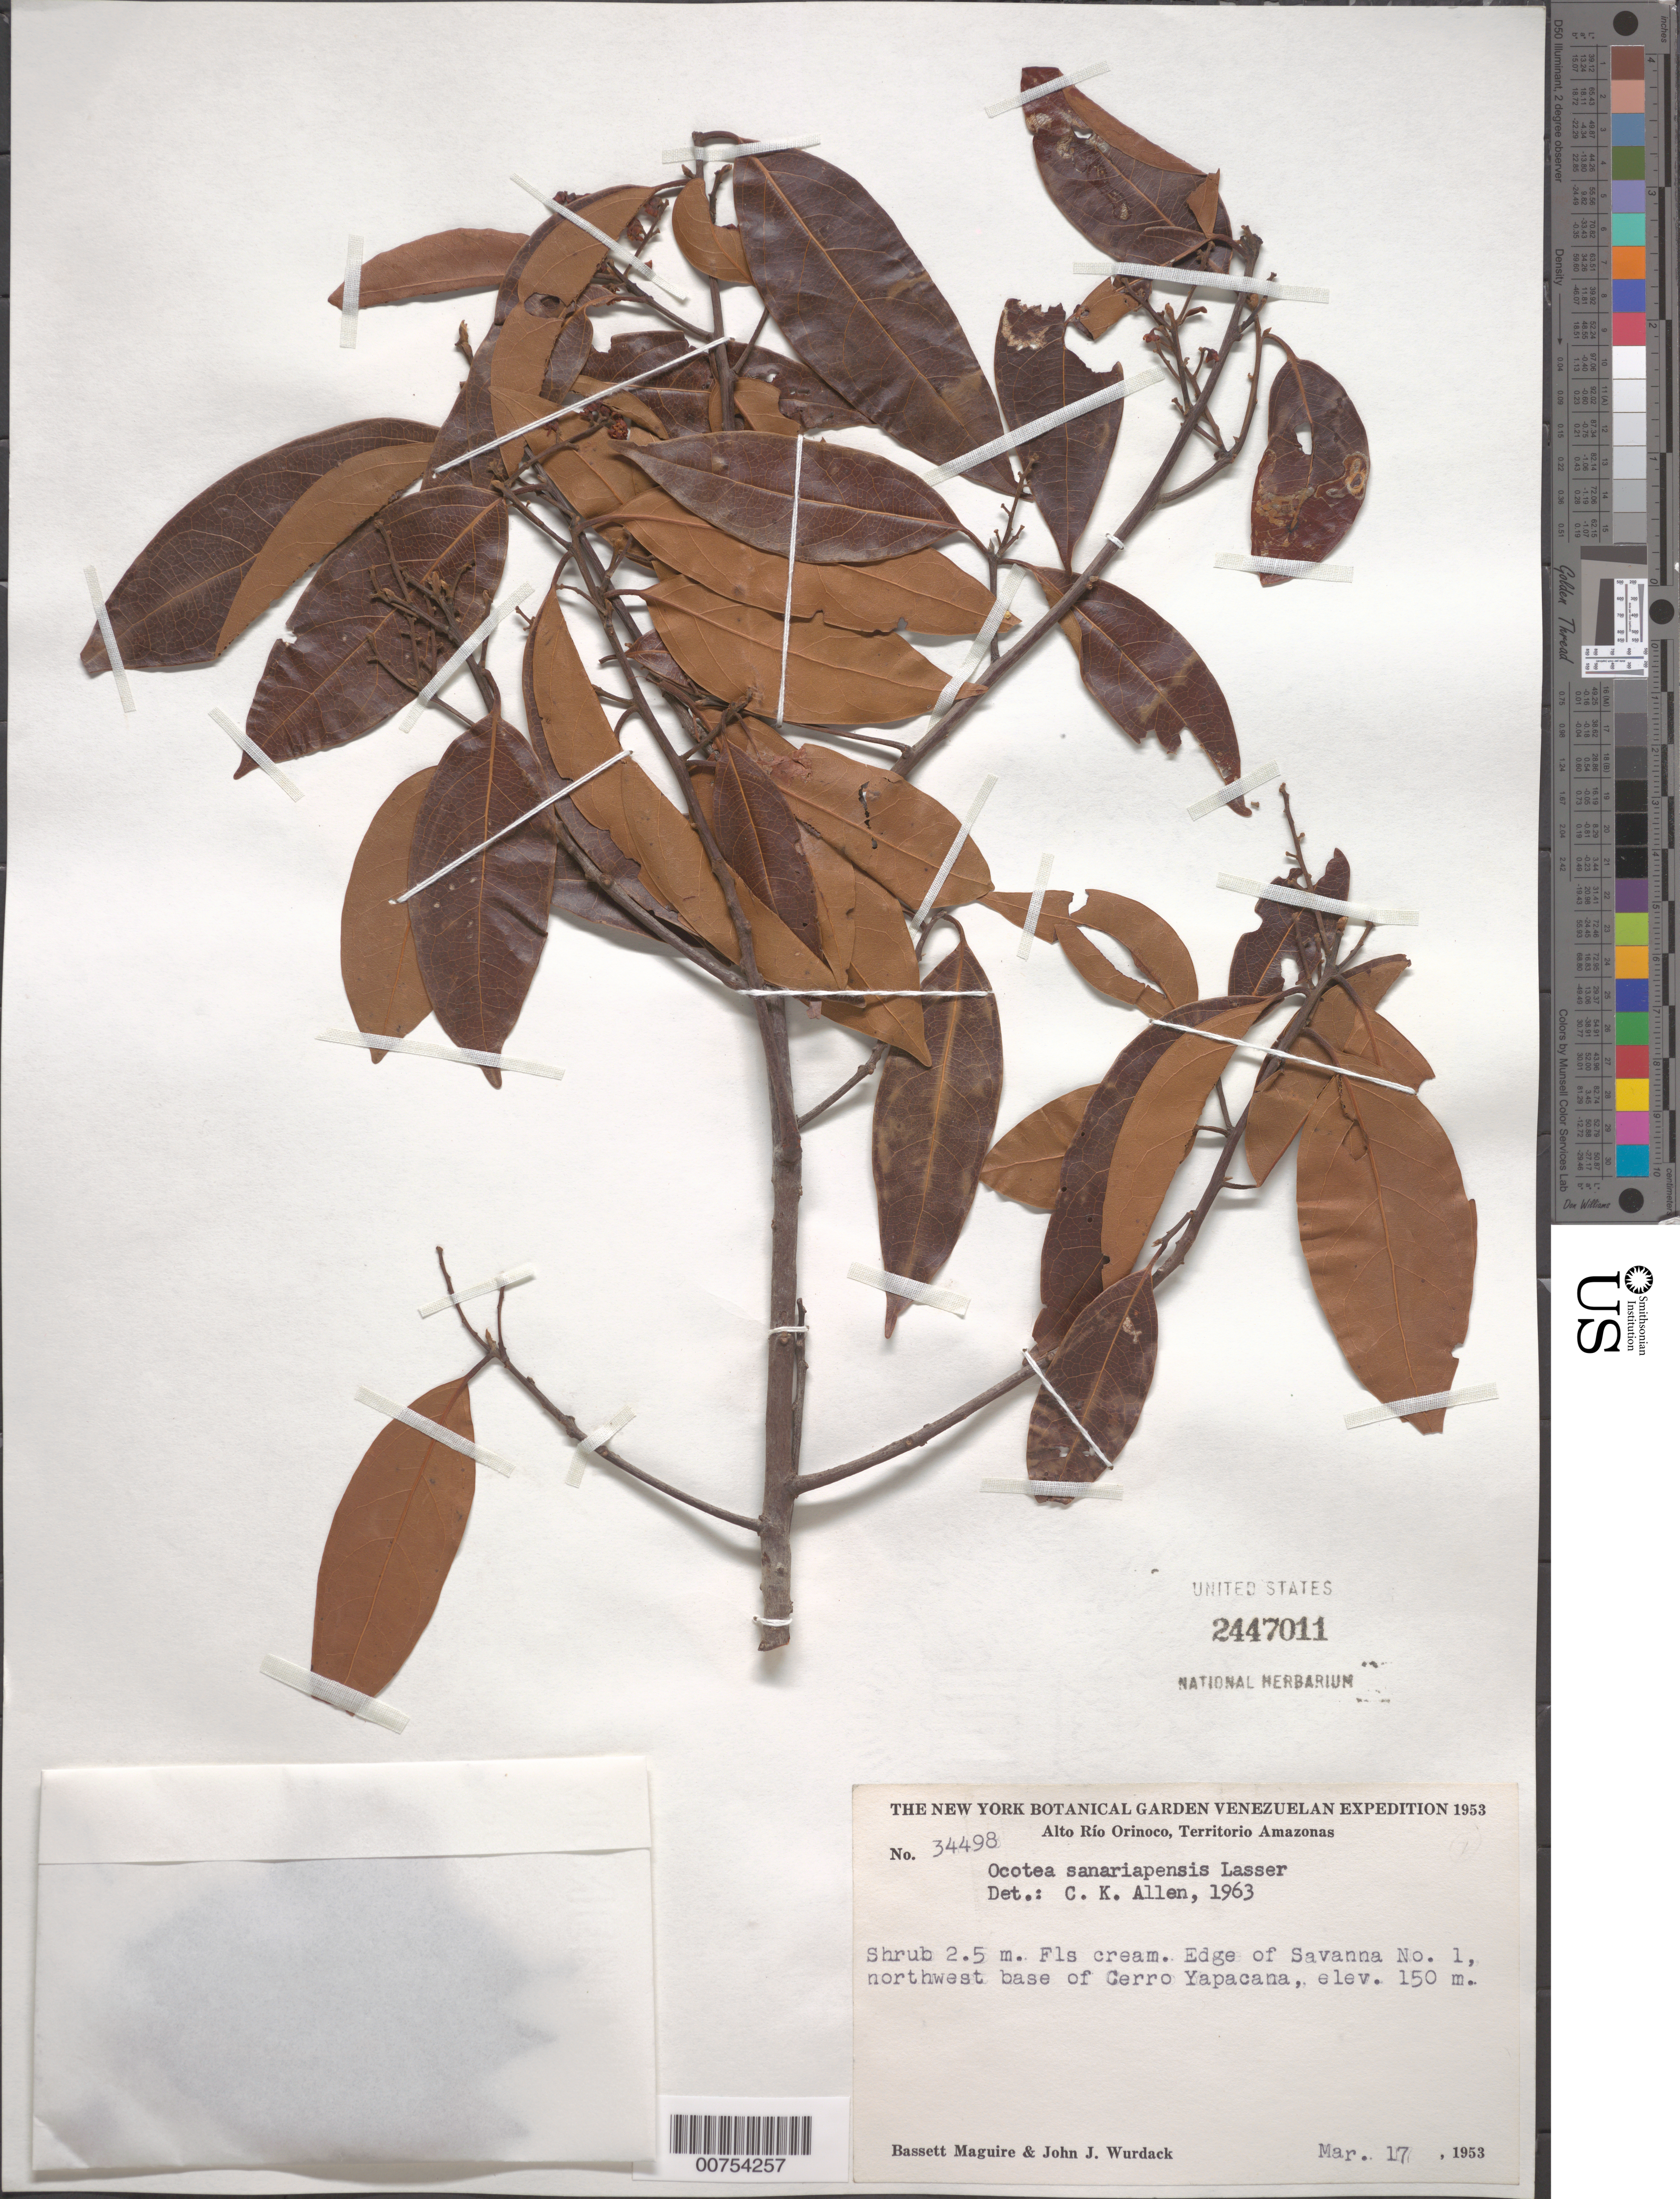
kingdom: Plantae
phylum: Tracheophyta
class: Magnoliopsida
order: Laurales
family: Lauraceae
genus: Ocotea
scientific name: Ocotea sanariapensis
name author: Lasser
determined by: Allen, C. K.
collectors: B. Maguire & J. J. Wurdack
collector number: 34498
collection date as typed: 17-Mar-53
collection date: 1953-03-17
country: Venezuela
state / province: Amazonas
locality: Alto Río Orinoco, Cerro Yapacána, NW base, Savanna I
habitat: Edge of savanna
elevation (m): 150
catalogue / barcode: US 2447011